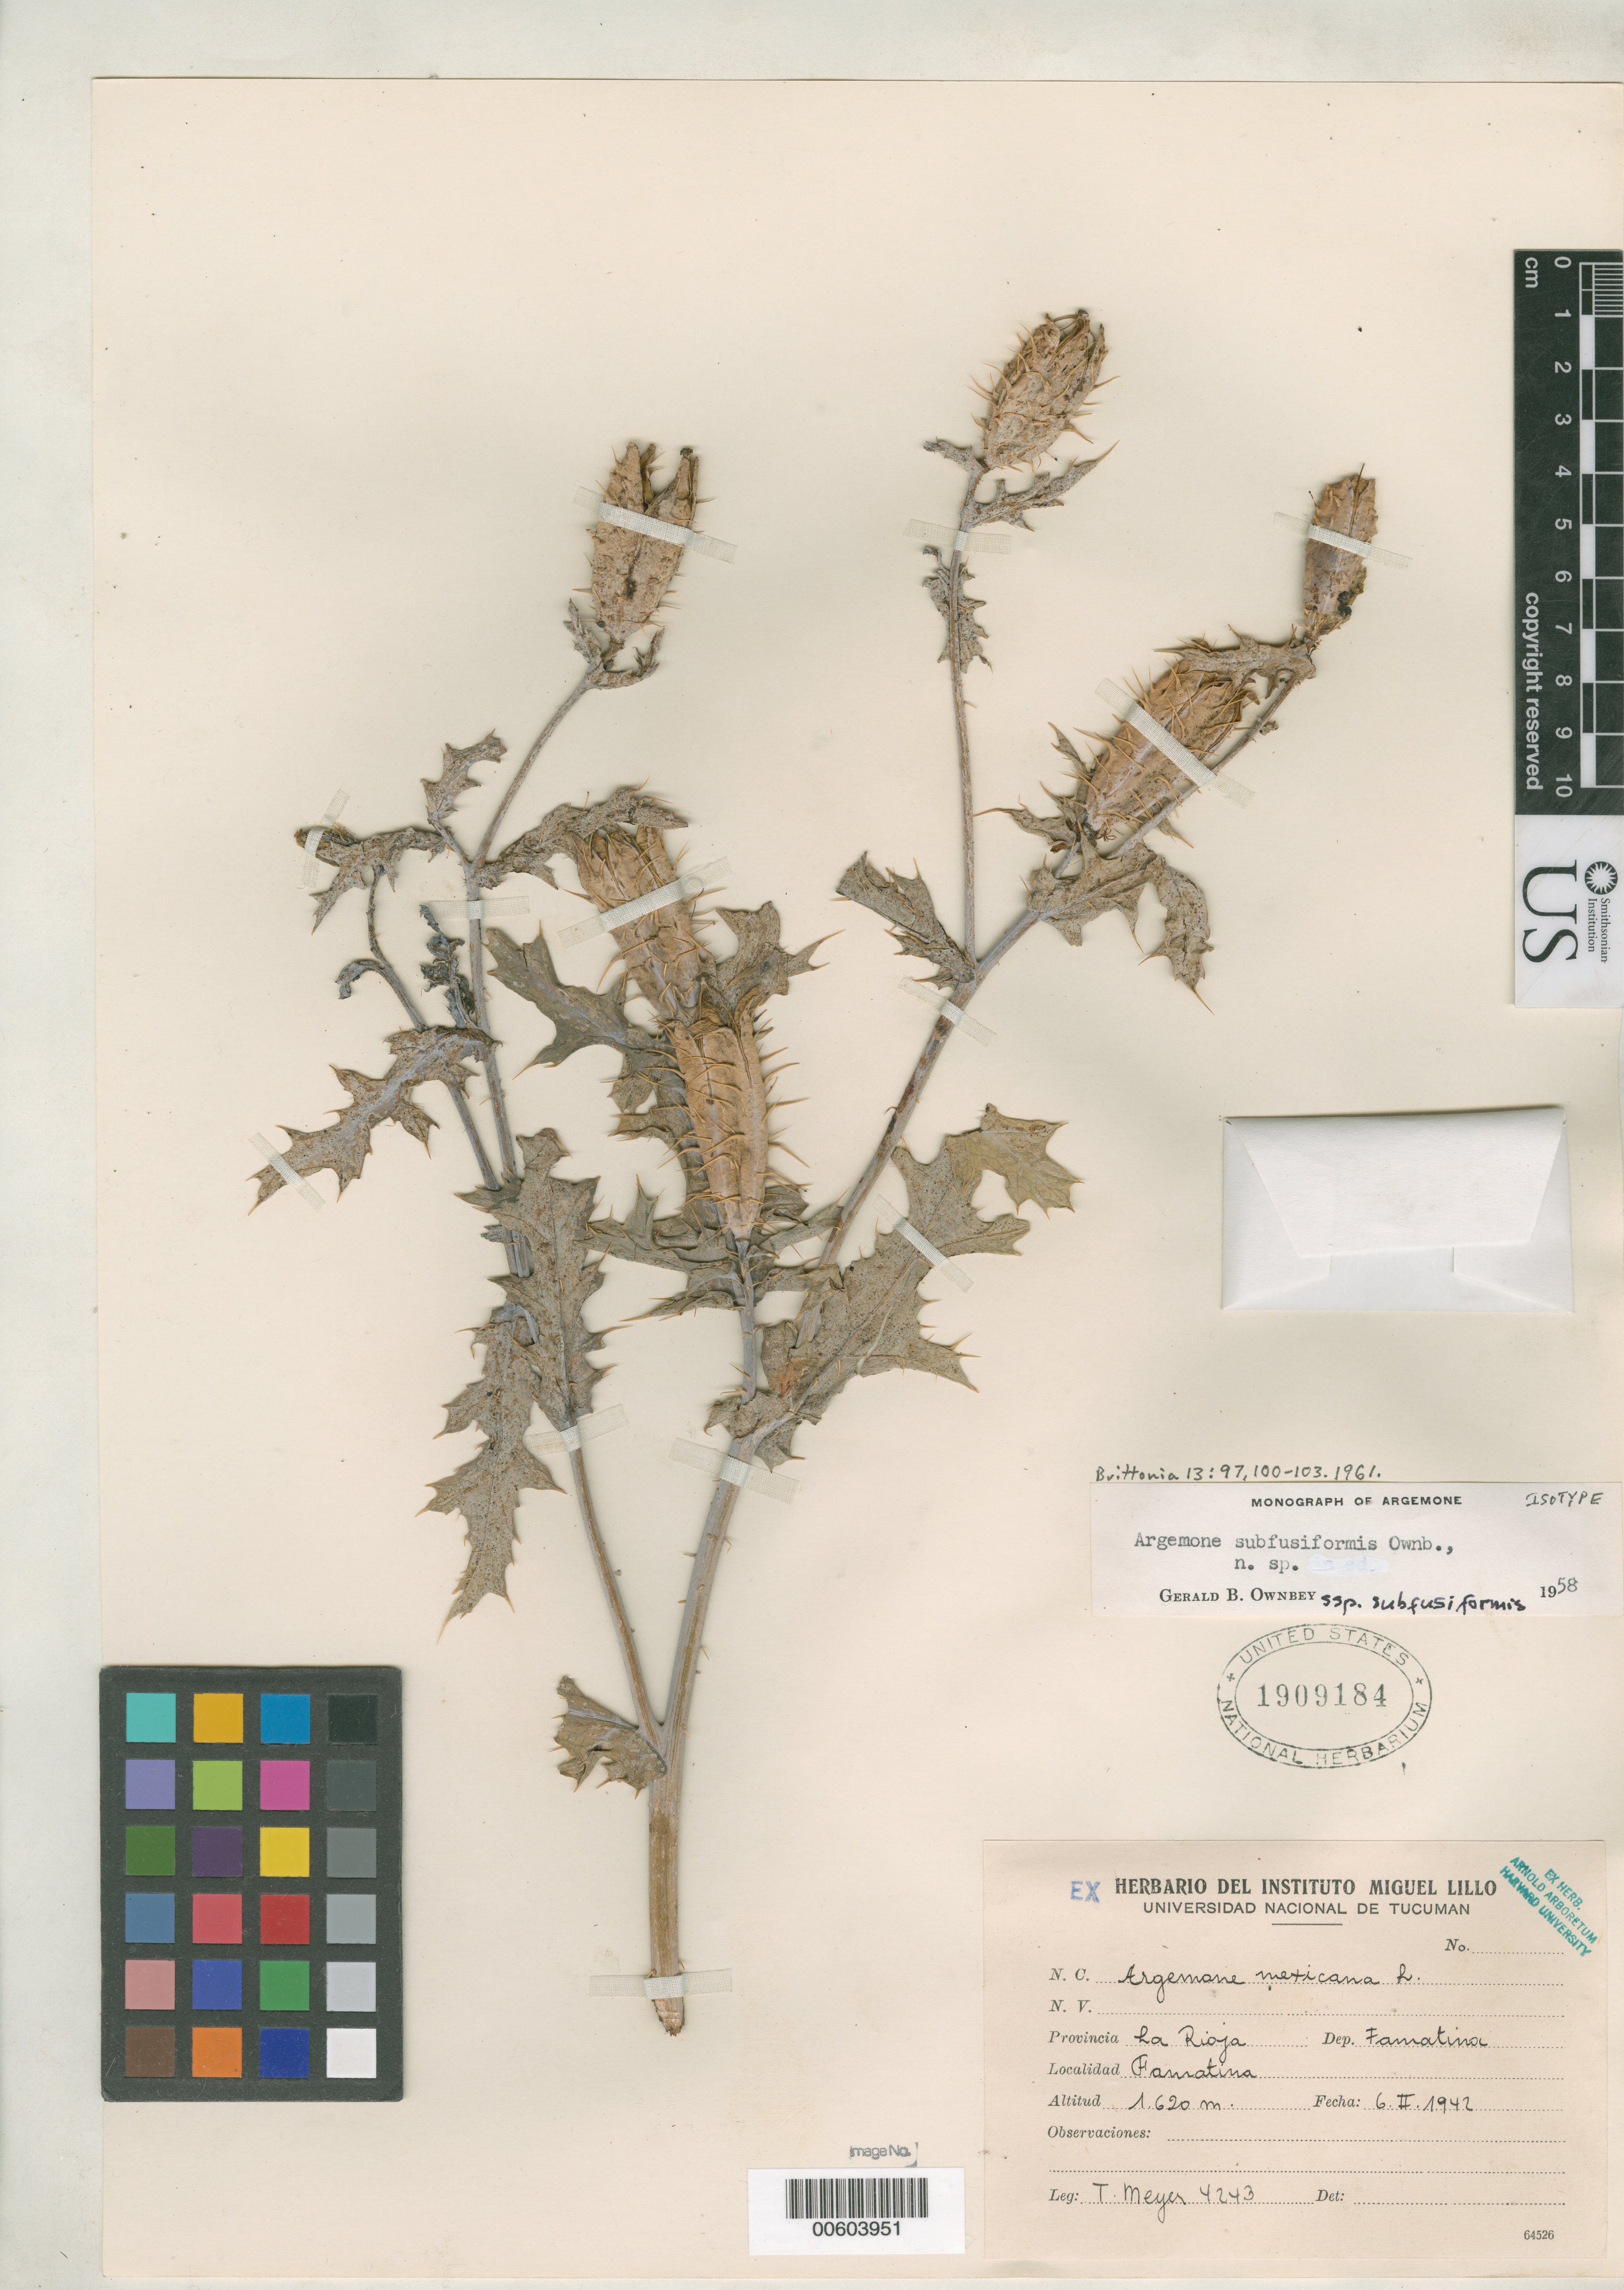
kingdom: Plantae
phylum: Tracheophyta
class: Magnoliopsida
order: Ranunculales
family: Papaveraceae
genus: Argemone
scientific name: Argemone subfusiformis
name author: G.B. Ownbey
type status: Isotype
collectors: T. Meyer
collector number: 4243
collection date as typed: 06 Feb 1942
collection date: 1942-02-06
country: Argentina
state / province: La Rioja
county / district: Famatina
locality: Famatina.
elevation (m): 620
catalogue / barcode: US 1909184